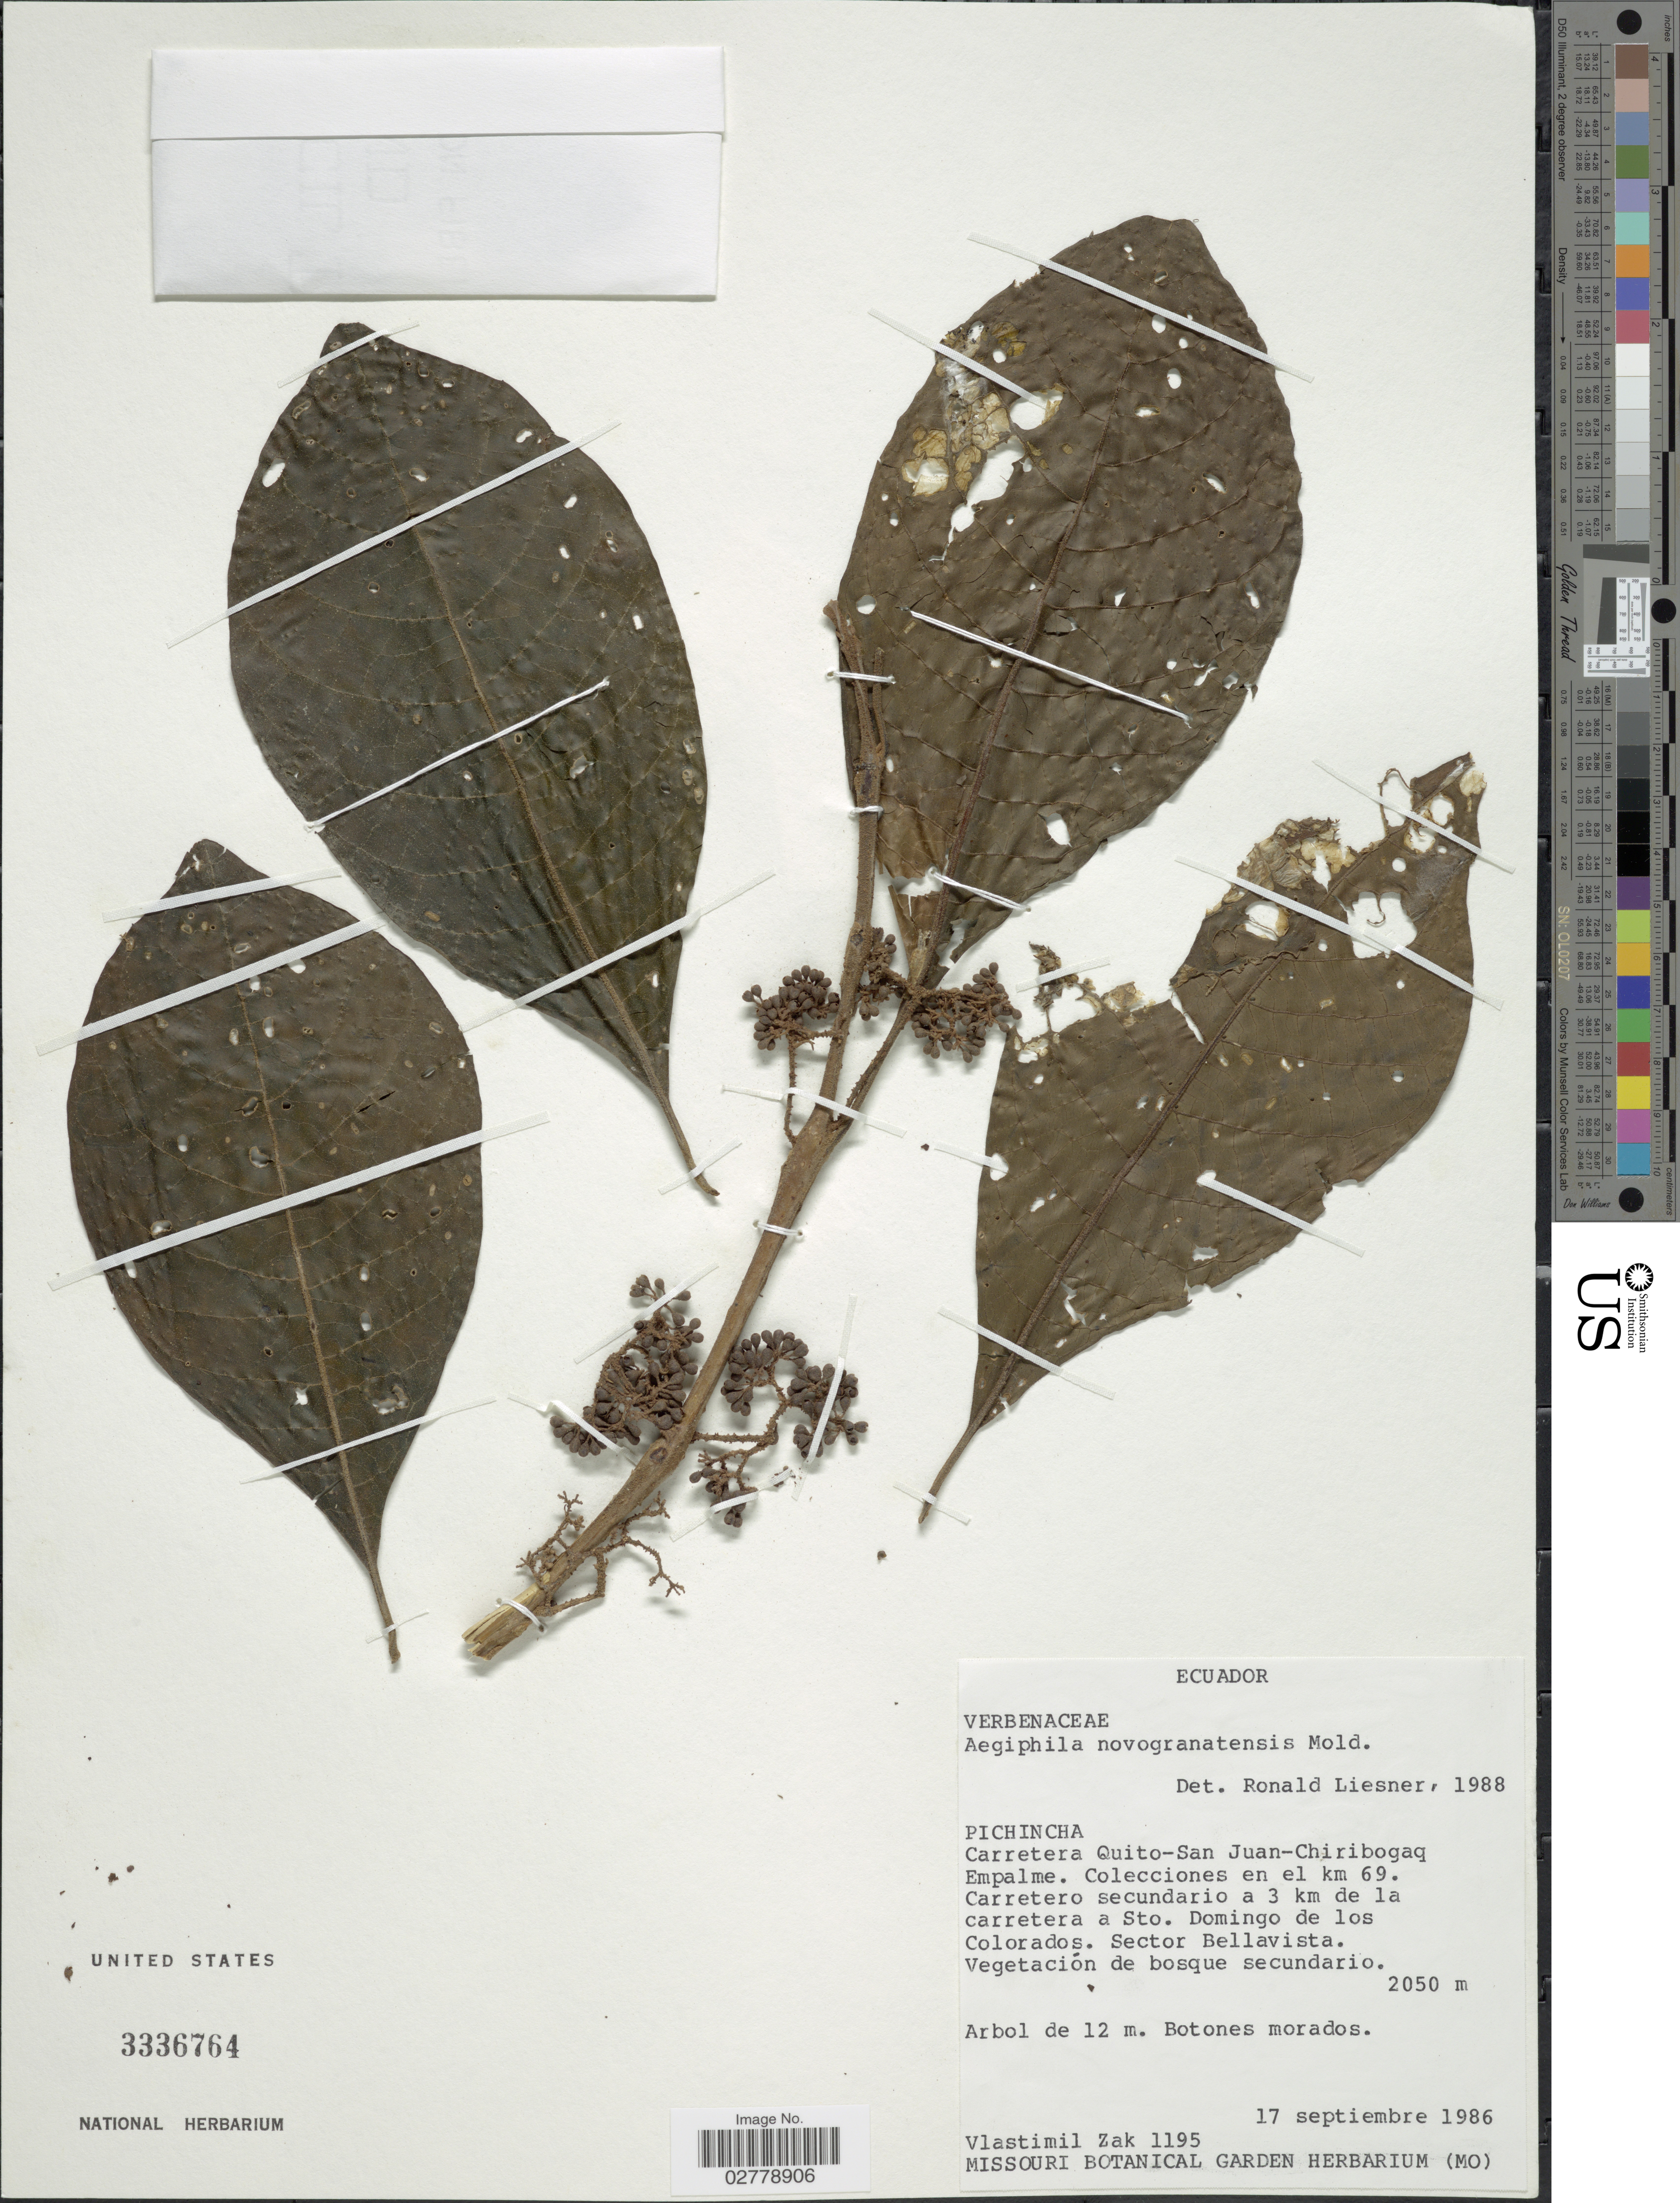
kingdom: Plantae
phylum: Tracheophyta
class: Magnoliopsida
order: Lamiales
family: Lamiaceae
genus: Aegiphila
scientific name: Aegiphila novogranatensis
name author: Moldenke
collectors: V. Zak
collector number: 1195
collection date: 1986-09-17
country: Ecuador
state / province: Pichincha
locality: Carretera Quito-San Juan-Chiribogaq Empalme. Colecciones en el km 69. Carretero secundario a 3 km de la carretera a Sto. Domingo de los Colorados. Sector Bellavista.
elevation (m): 2050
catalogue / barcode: US 3336764